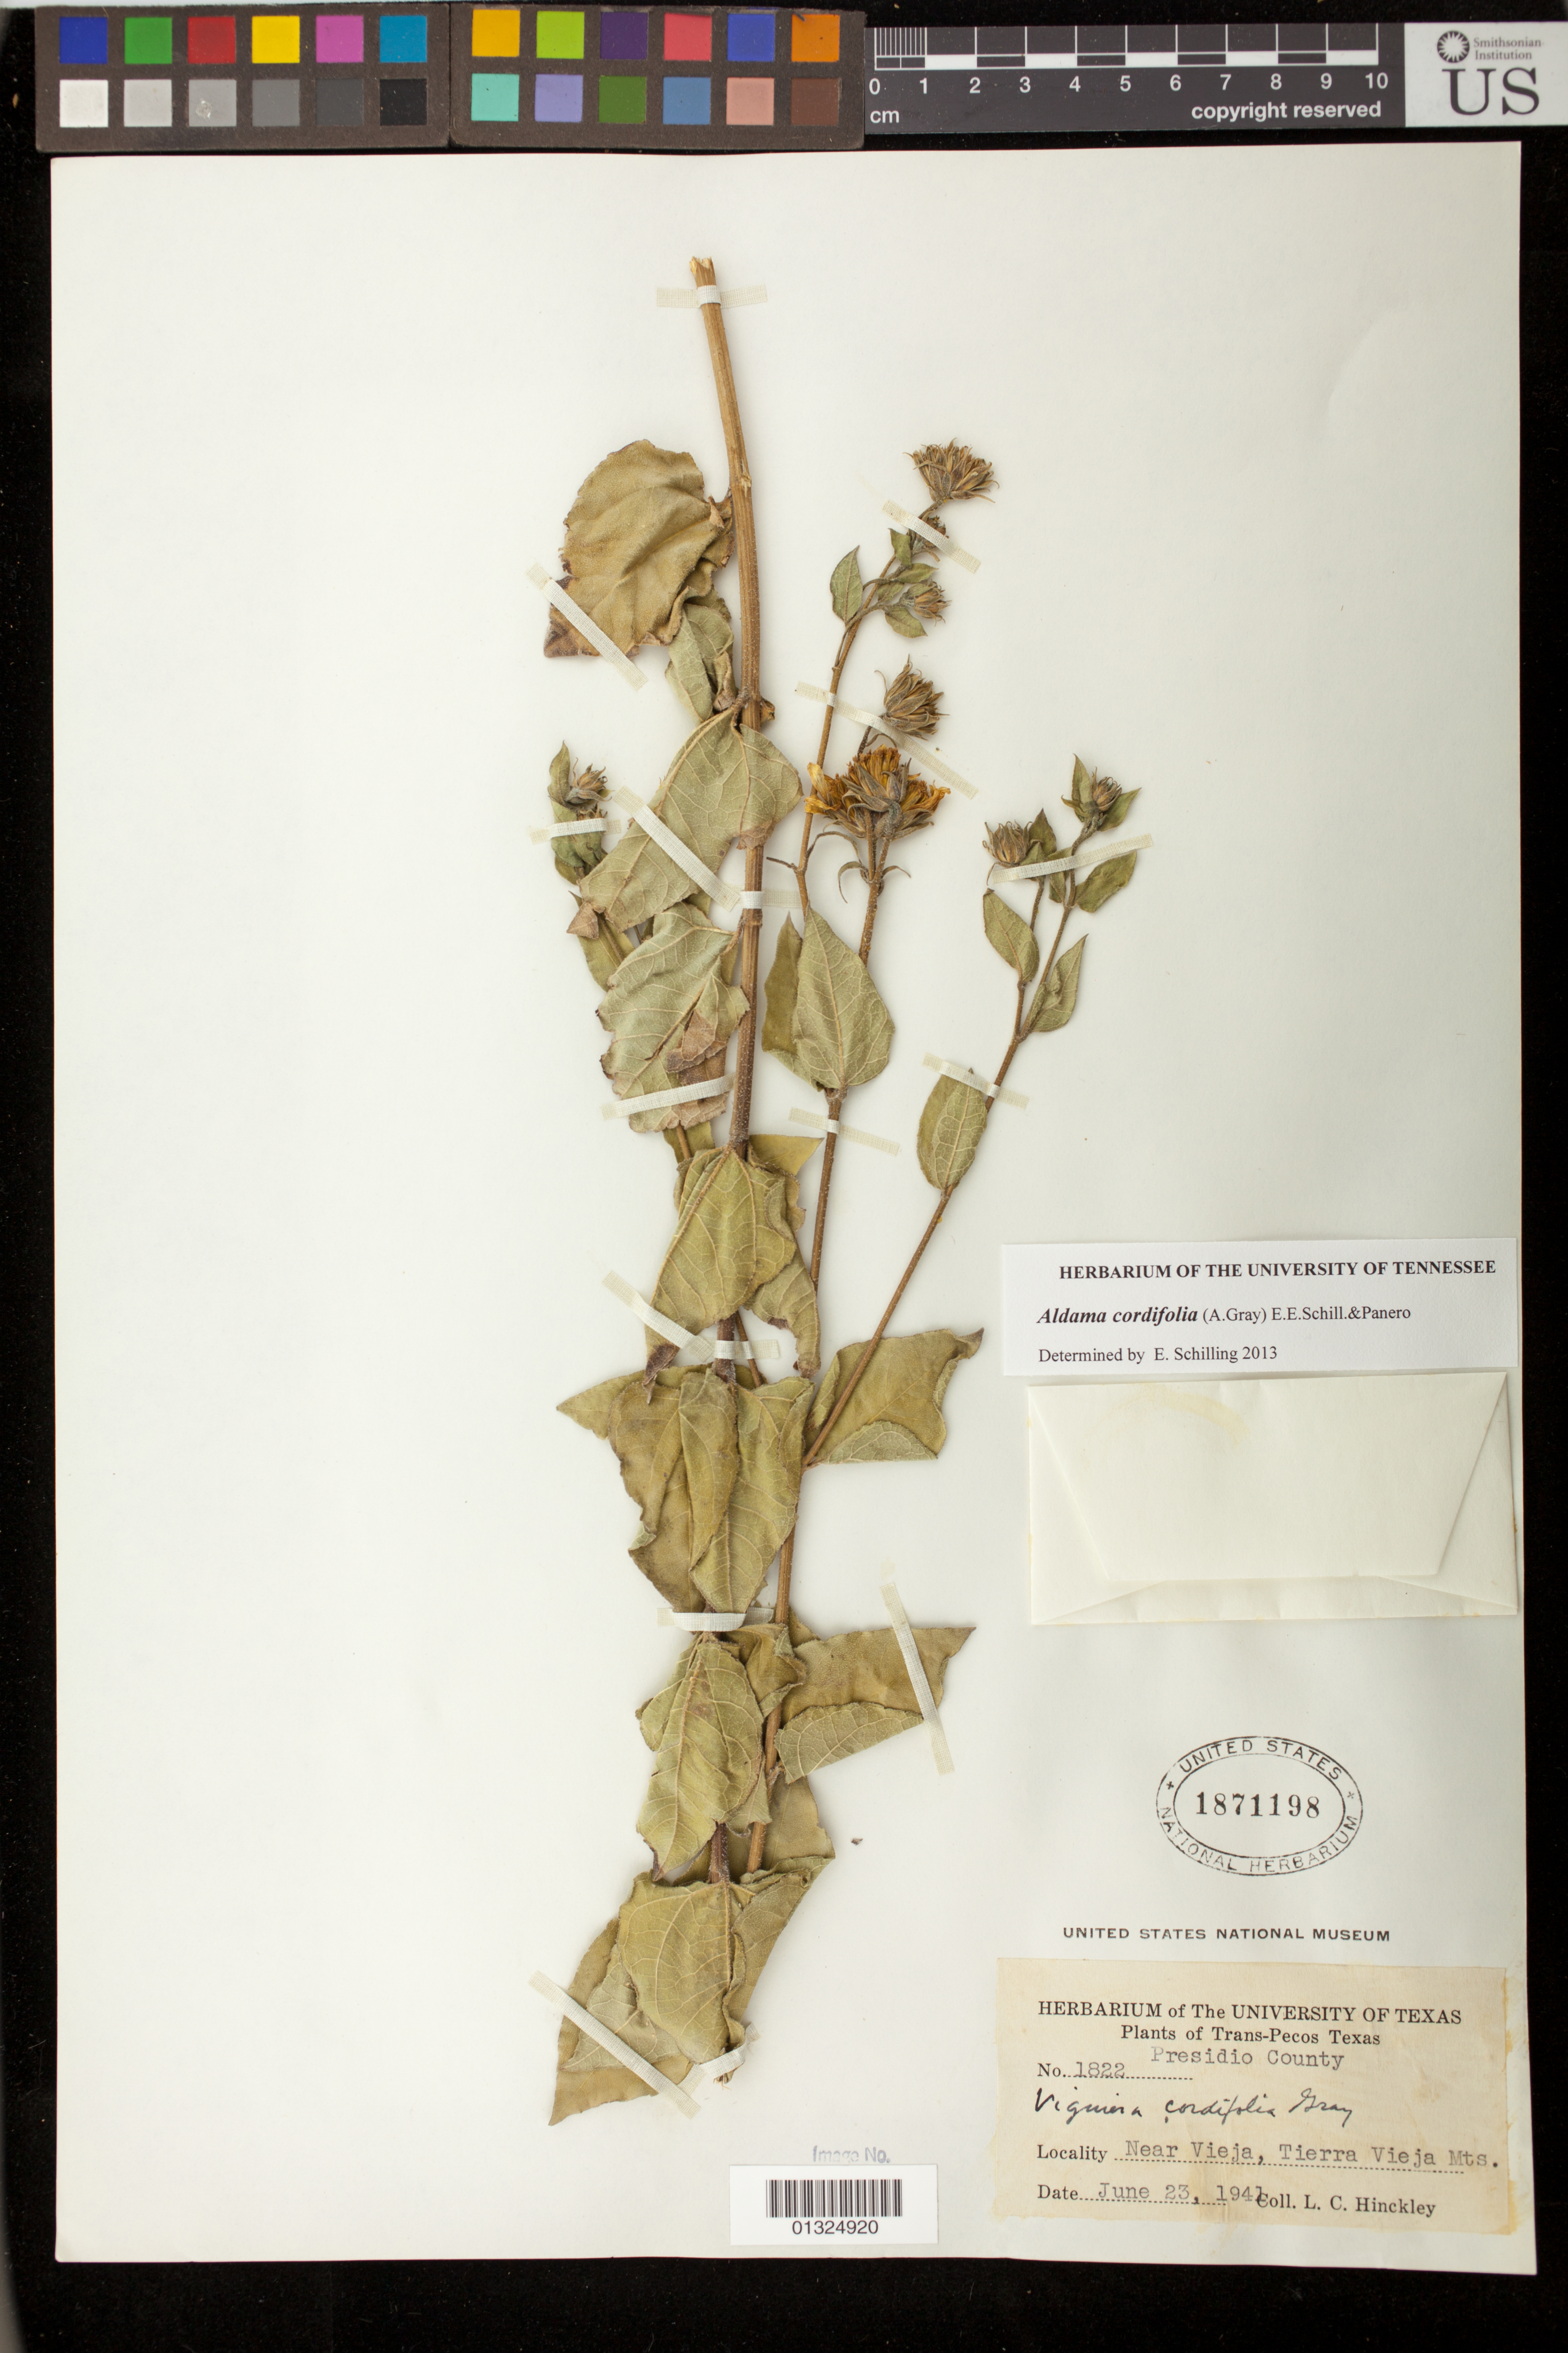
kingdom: Plantae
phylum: Tracheophyta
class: Magnoliopsida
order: Asterales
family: Asteraceae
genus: Aldama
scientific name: Aldama cordifolia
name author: (A. Gray) E.E. Schill. & Panero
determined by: Schilling, E. E.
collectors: L. Hinckley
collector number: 1822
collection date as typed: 23 Jun 1941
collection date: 1941-06-23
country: United States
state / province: Texas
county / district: Presidio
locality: Near Vieja, E slope of Tierra Vieja Mts.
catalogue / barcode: US 1871198